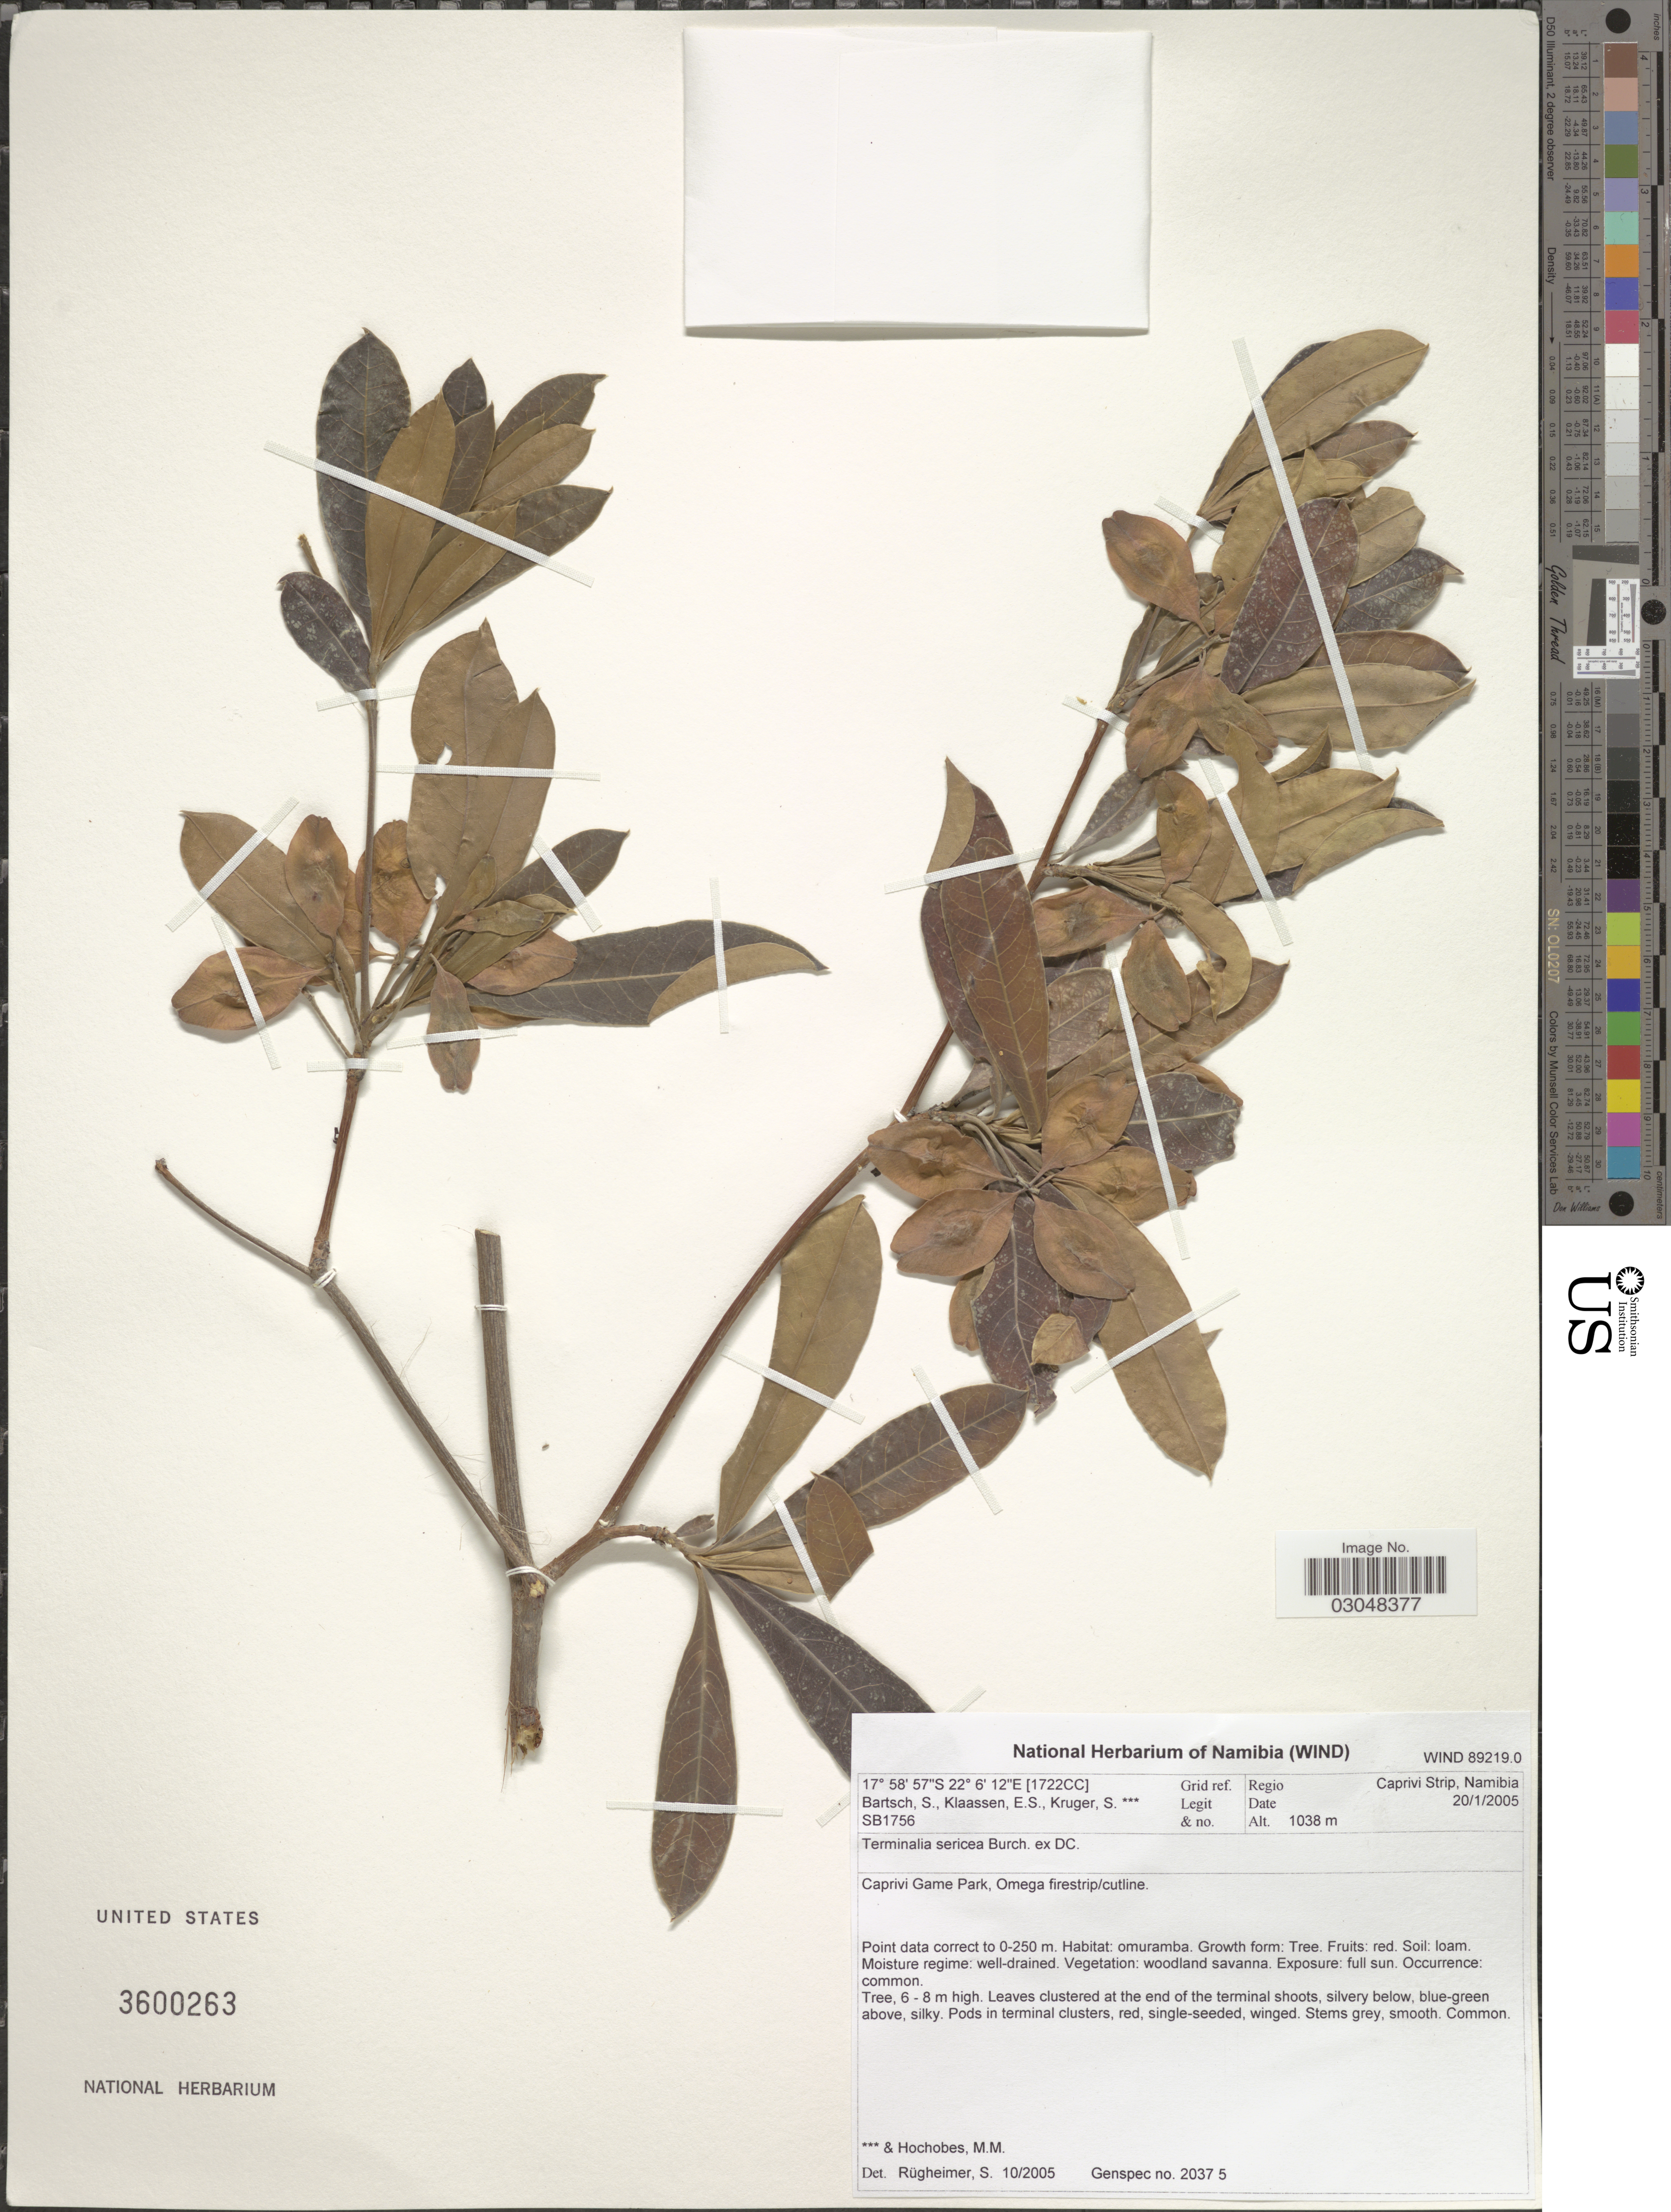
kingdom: Plantae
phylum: Tracheophyta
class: Magnoliopsida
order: Myrtales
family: Combretaceae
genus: Terminalia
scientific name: Terminalia sericea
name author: D.G. Burch ex DC.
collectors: S. Bartsch, E. S. Klaassen, S. Kruger & M. Hochobes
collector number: SB1756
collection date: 2005-01-20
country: Namibia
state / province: Caprivi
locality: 1722CC Grid ref. Regio Caprivi Strip. Caprivi Game Park, Omega firestrip/ cutline.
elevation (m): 1038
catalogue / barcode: US 3600263